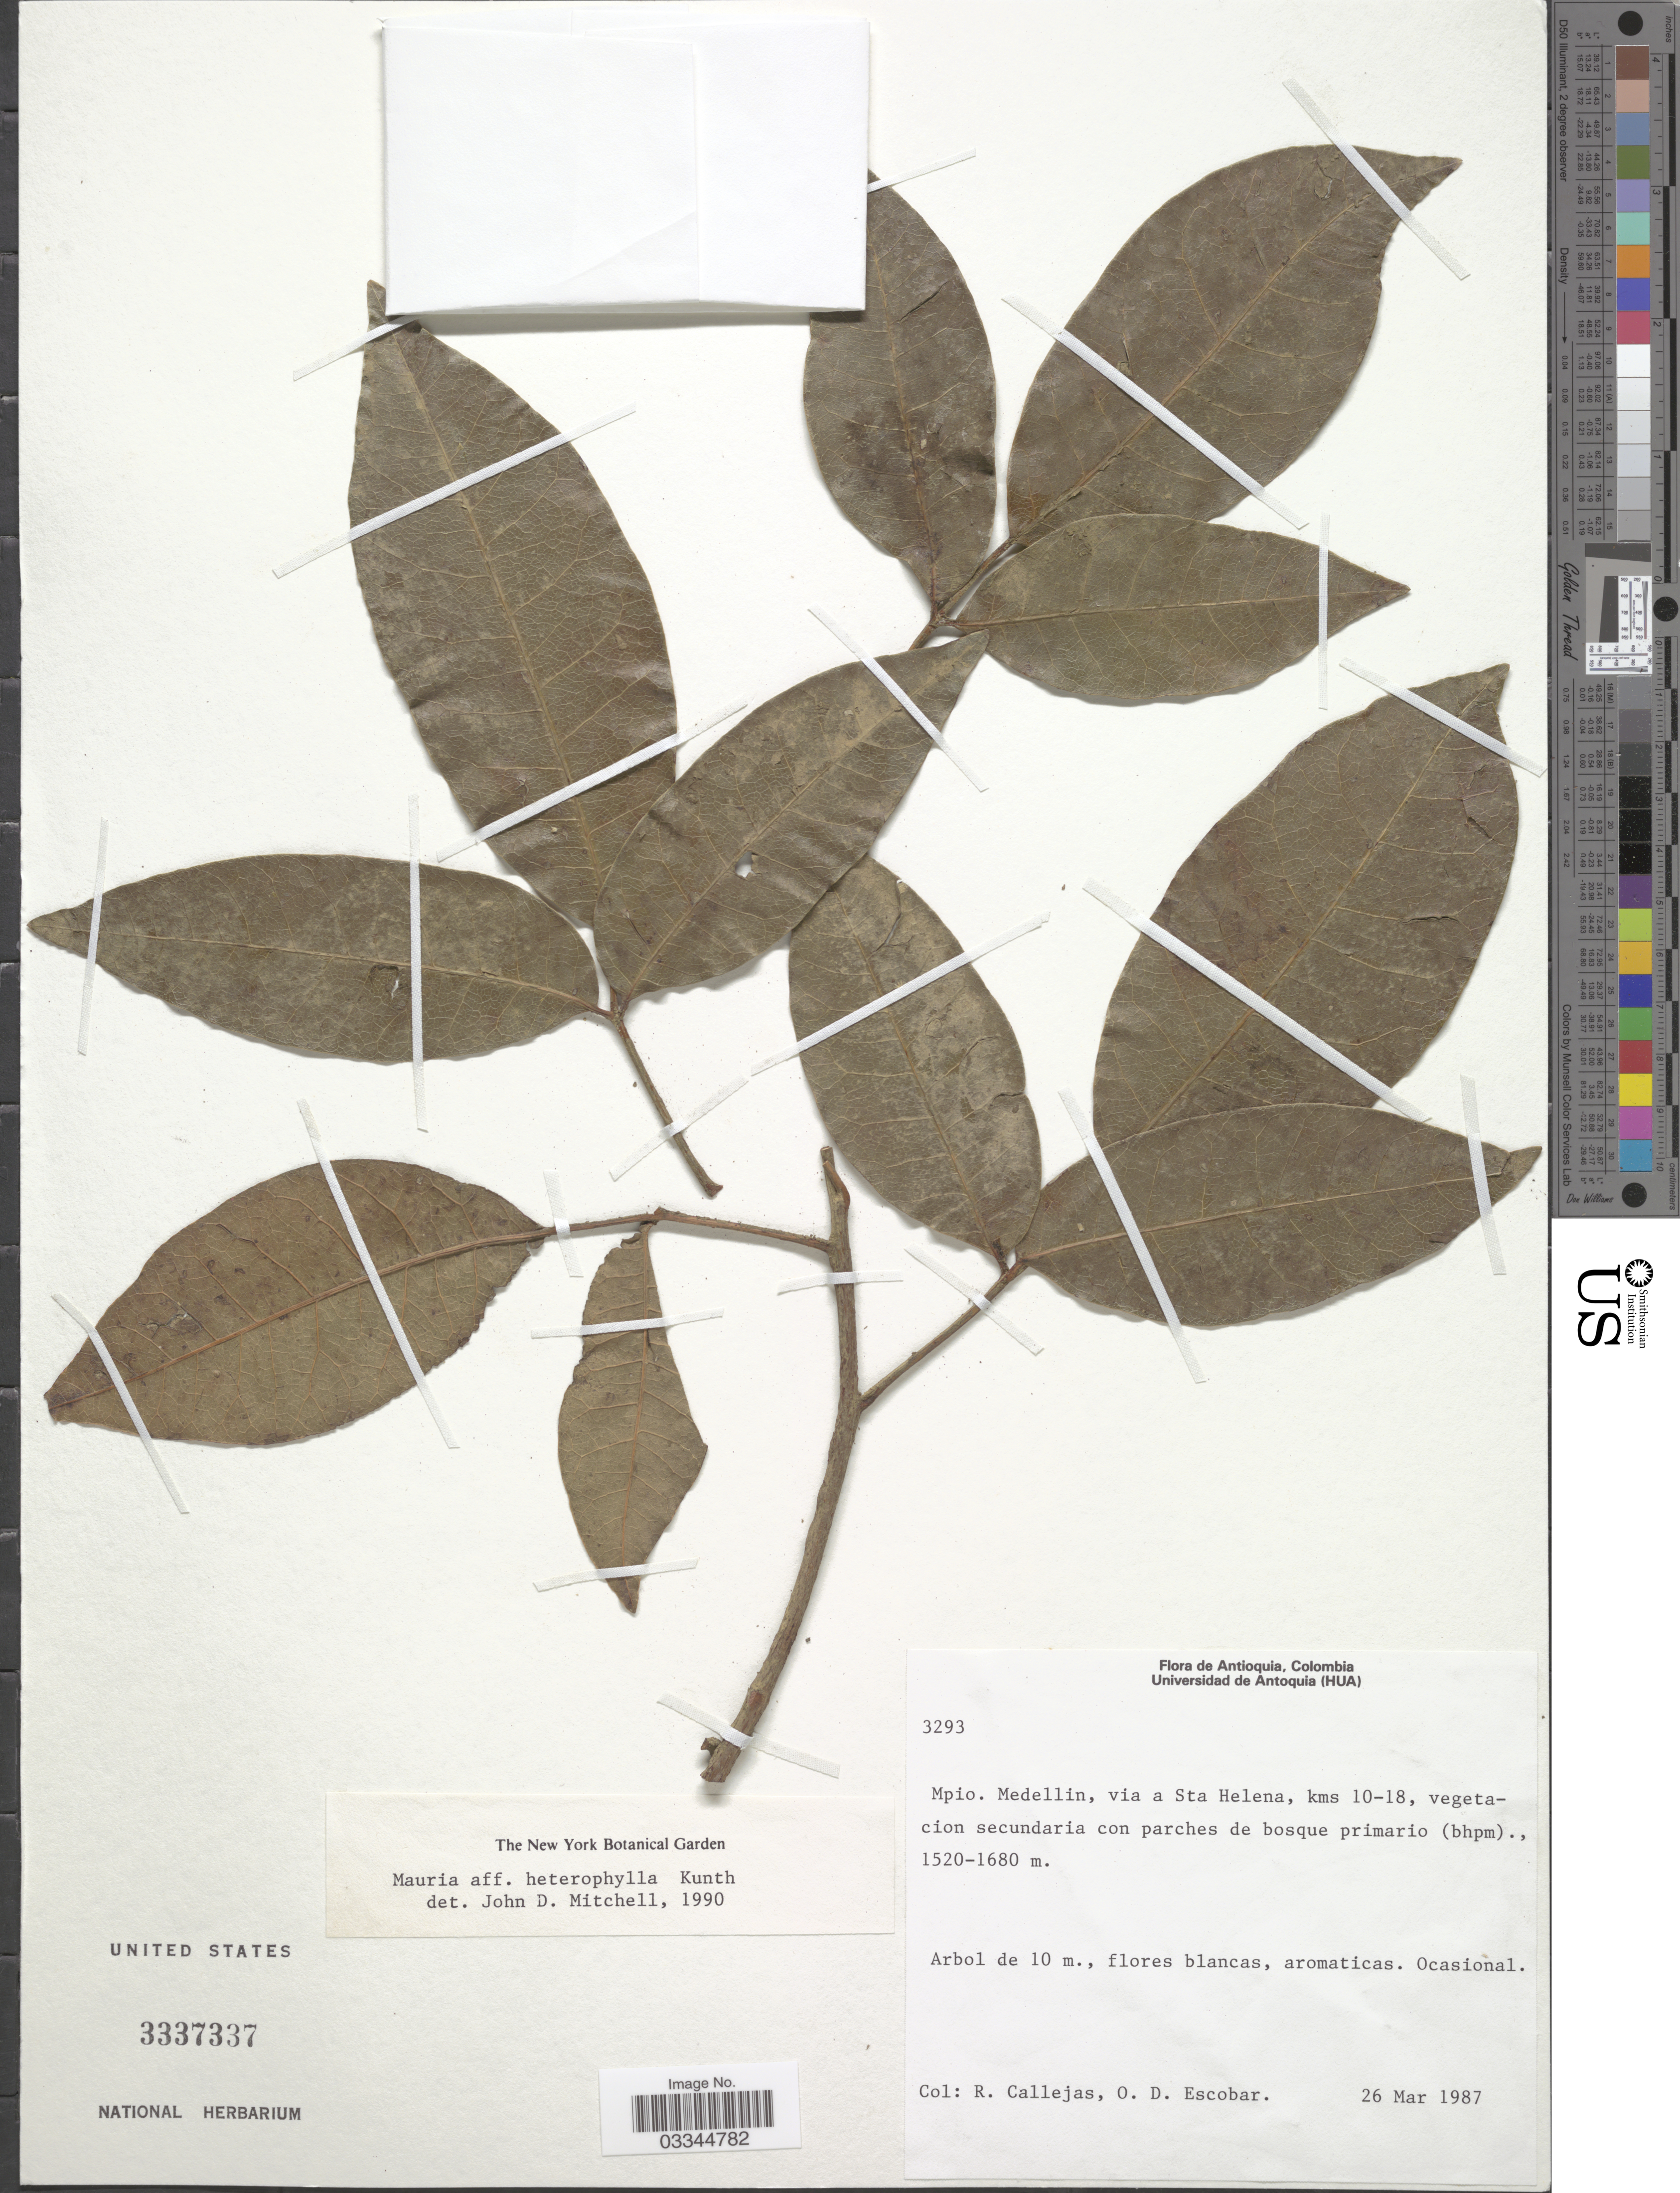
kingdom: Plantae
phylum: Tracheophyta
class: Magnoliopsida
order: Sapindales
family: Anacardiaceae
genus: Mauria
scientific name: Mauria heterophylla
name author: Kunth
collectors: R. Callejas & O. D. Escobar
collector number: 3293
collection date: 1987-03-26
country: Colombia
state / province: Antioquia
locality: Mpio. Medellin, via a Sta Helena, kms 10-18.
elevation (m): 1520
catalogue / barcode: US 3337337